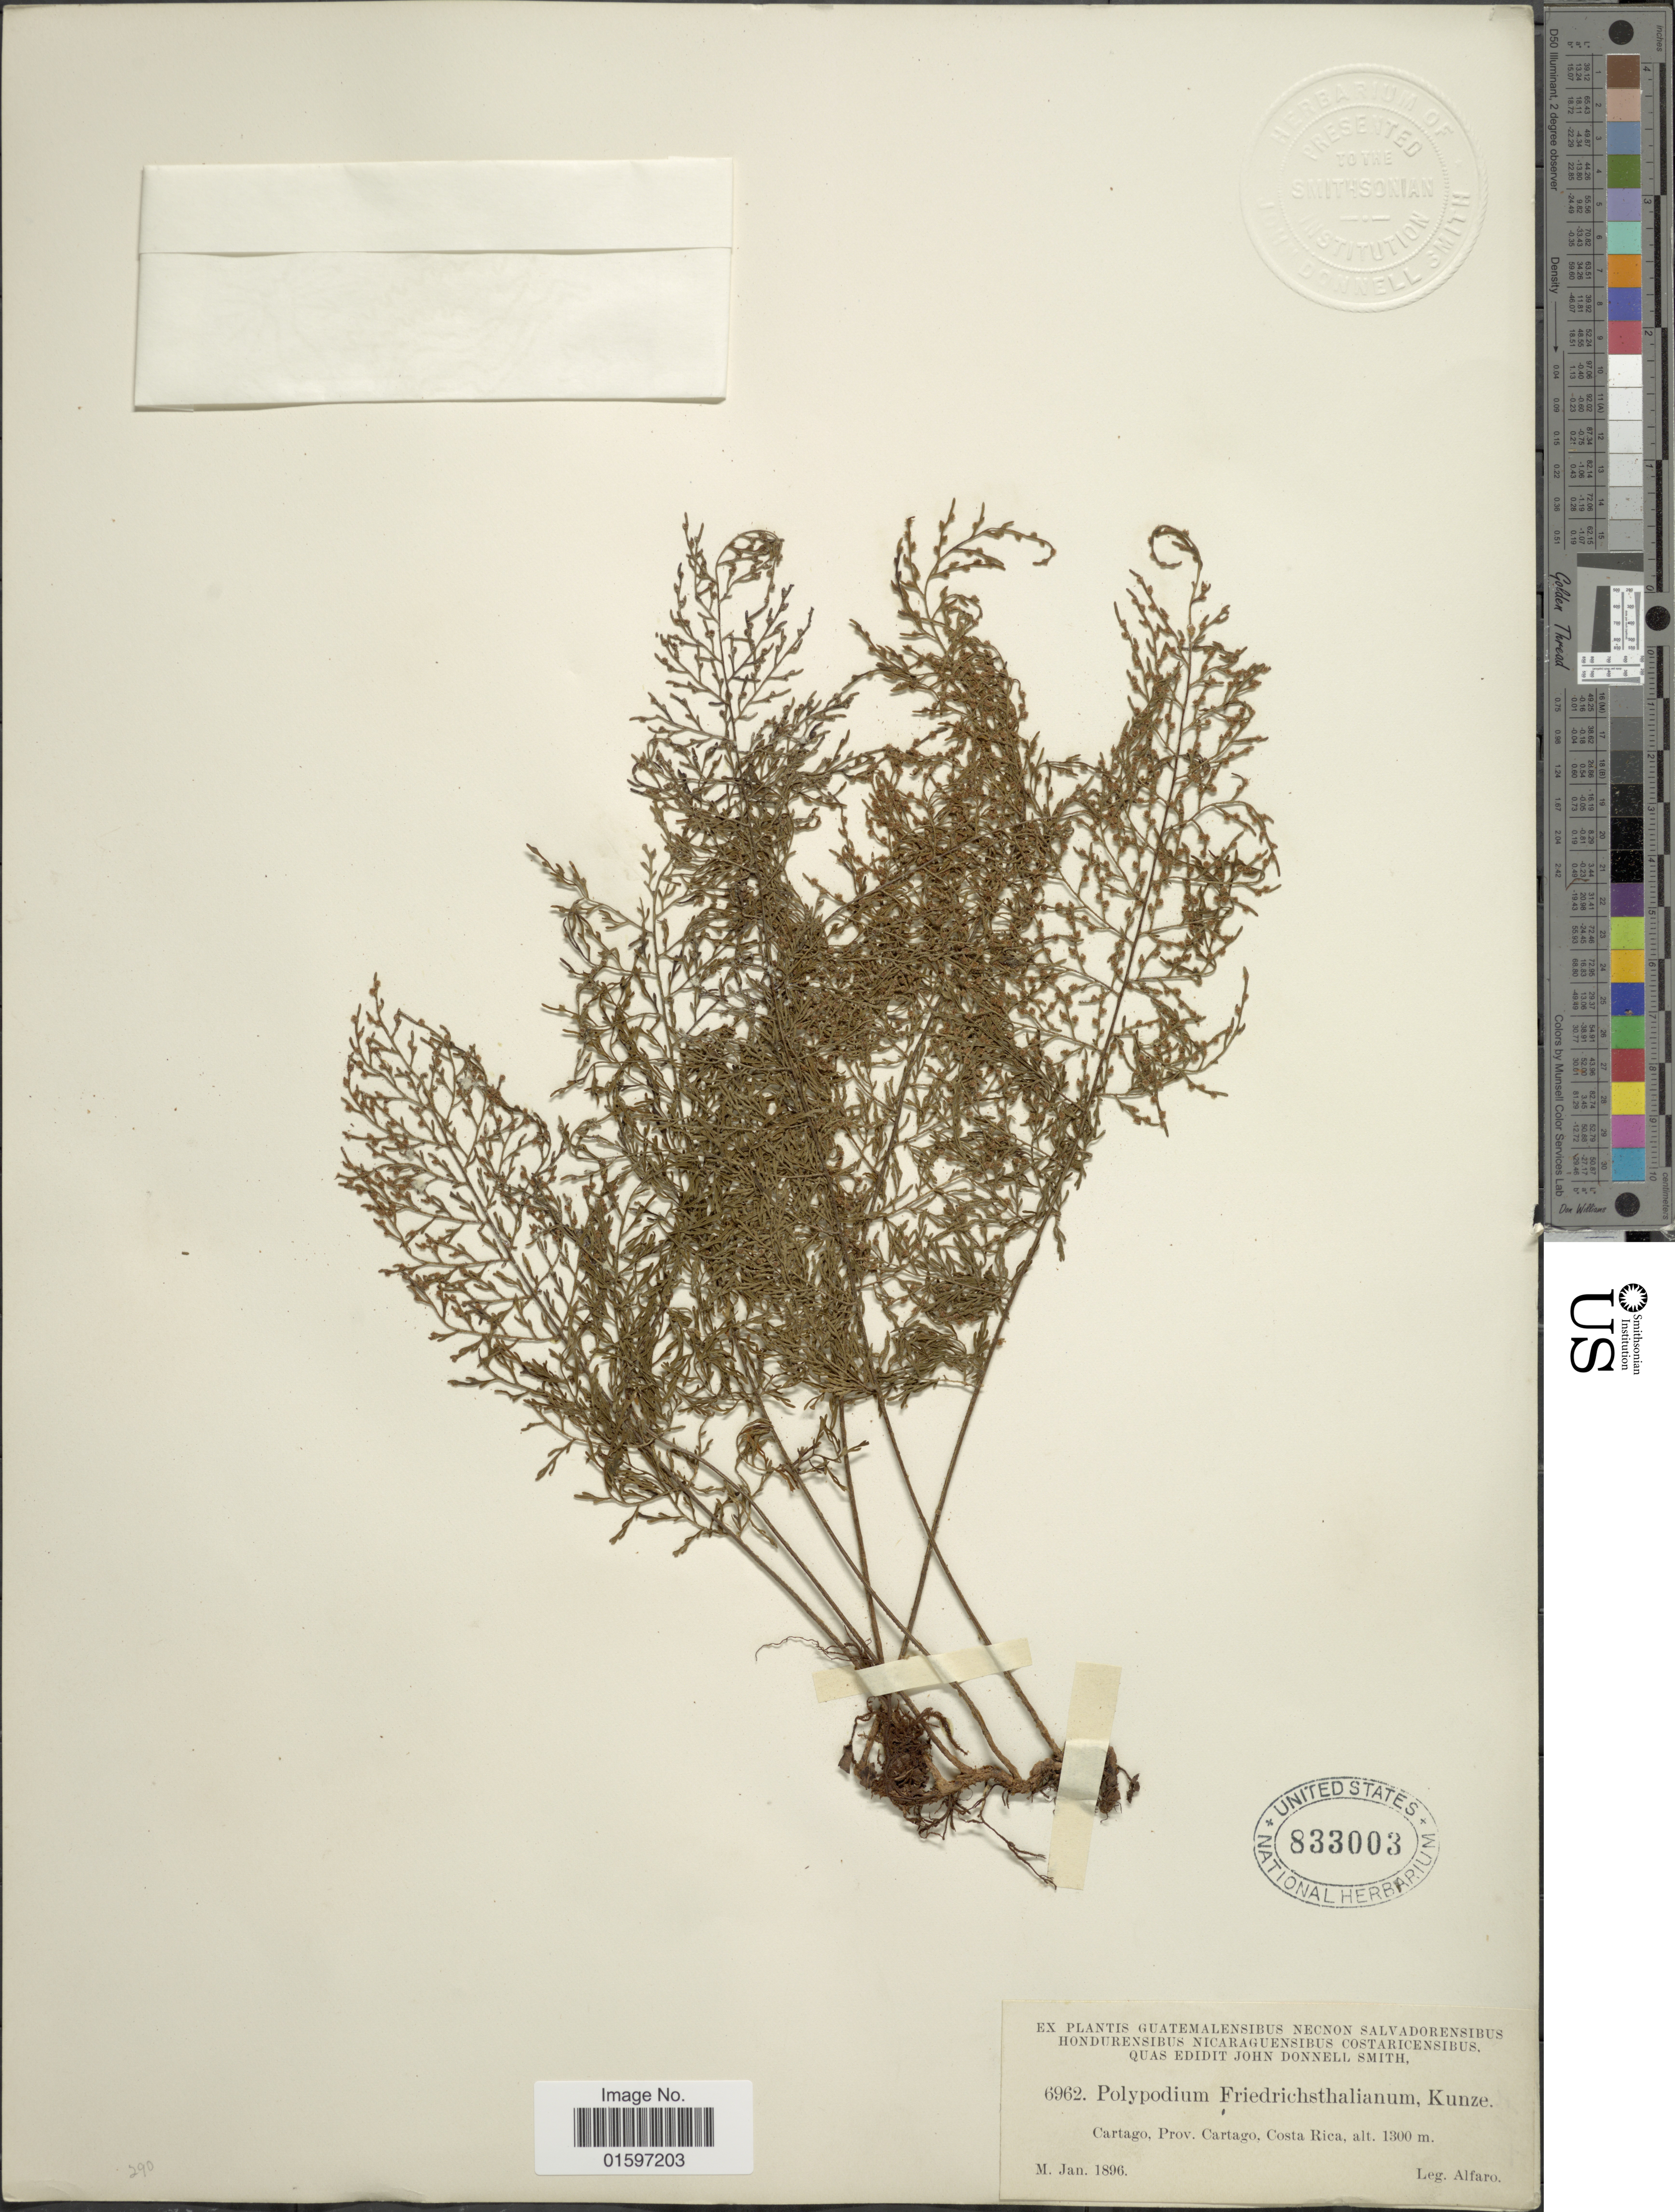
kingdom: Plantae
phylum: Tracheophyta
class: Polypodiopsida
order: Polypodiales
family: Polypodiaceae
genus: Pleopeltis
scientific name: Pleopeltis friedrichsthaliana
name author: (Kunze)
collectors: Alfaro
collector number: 6962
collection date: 1896-01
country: Costa Rica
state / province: Cartago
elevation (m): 1300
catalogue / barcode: US 833003